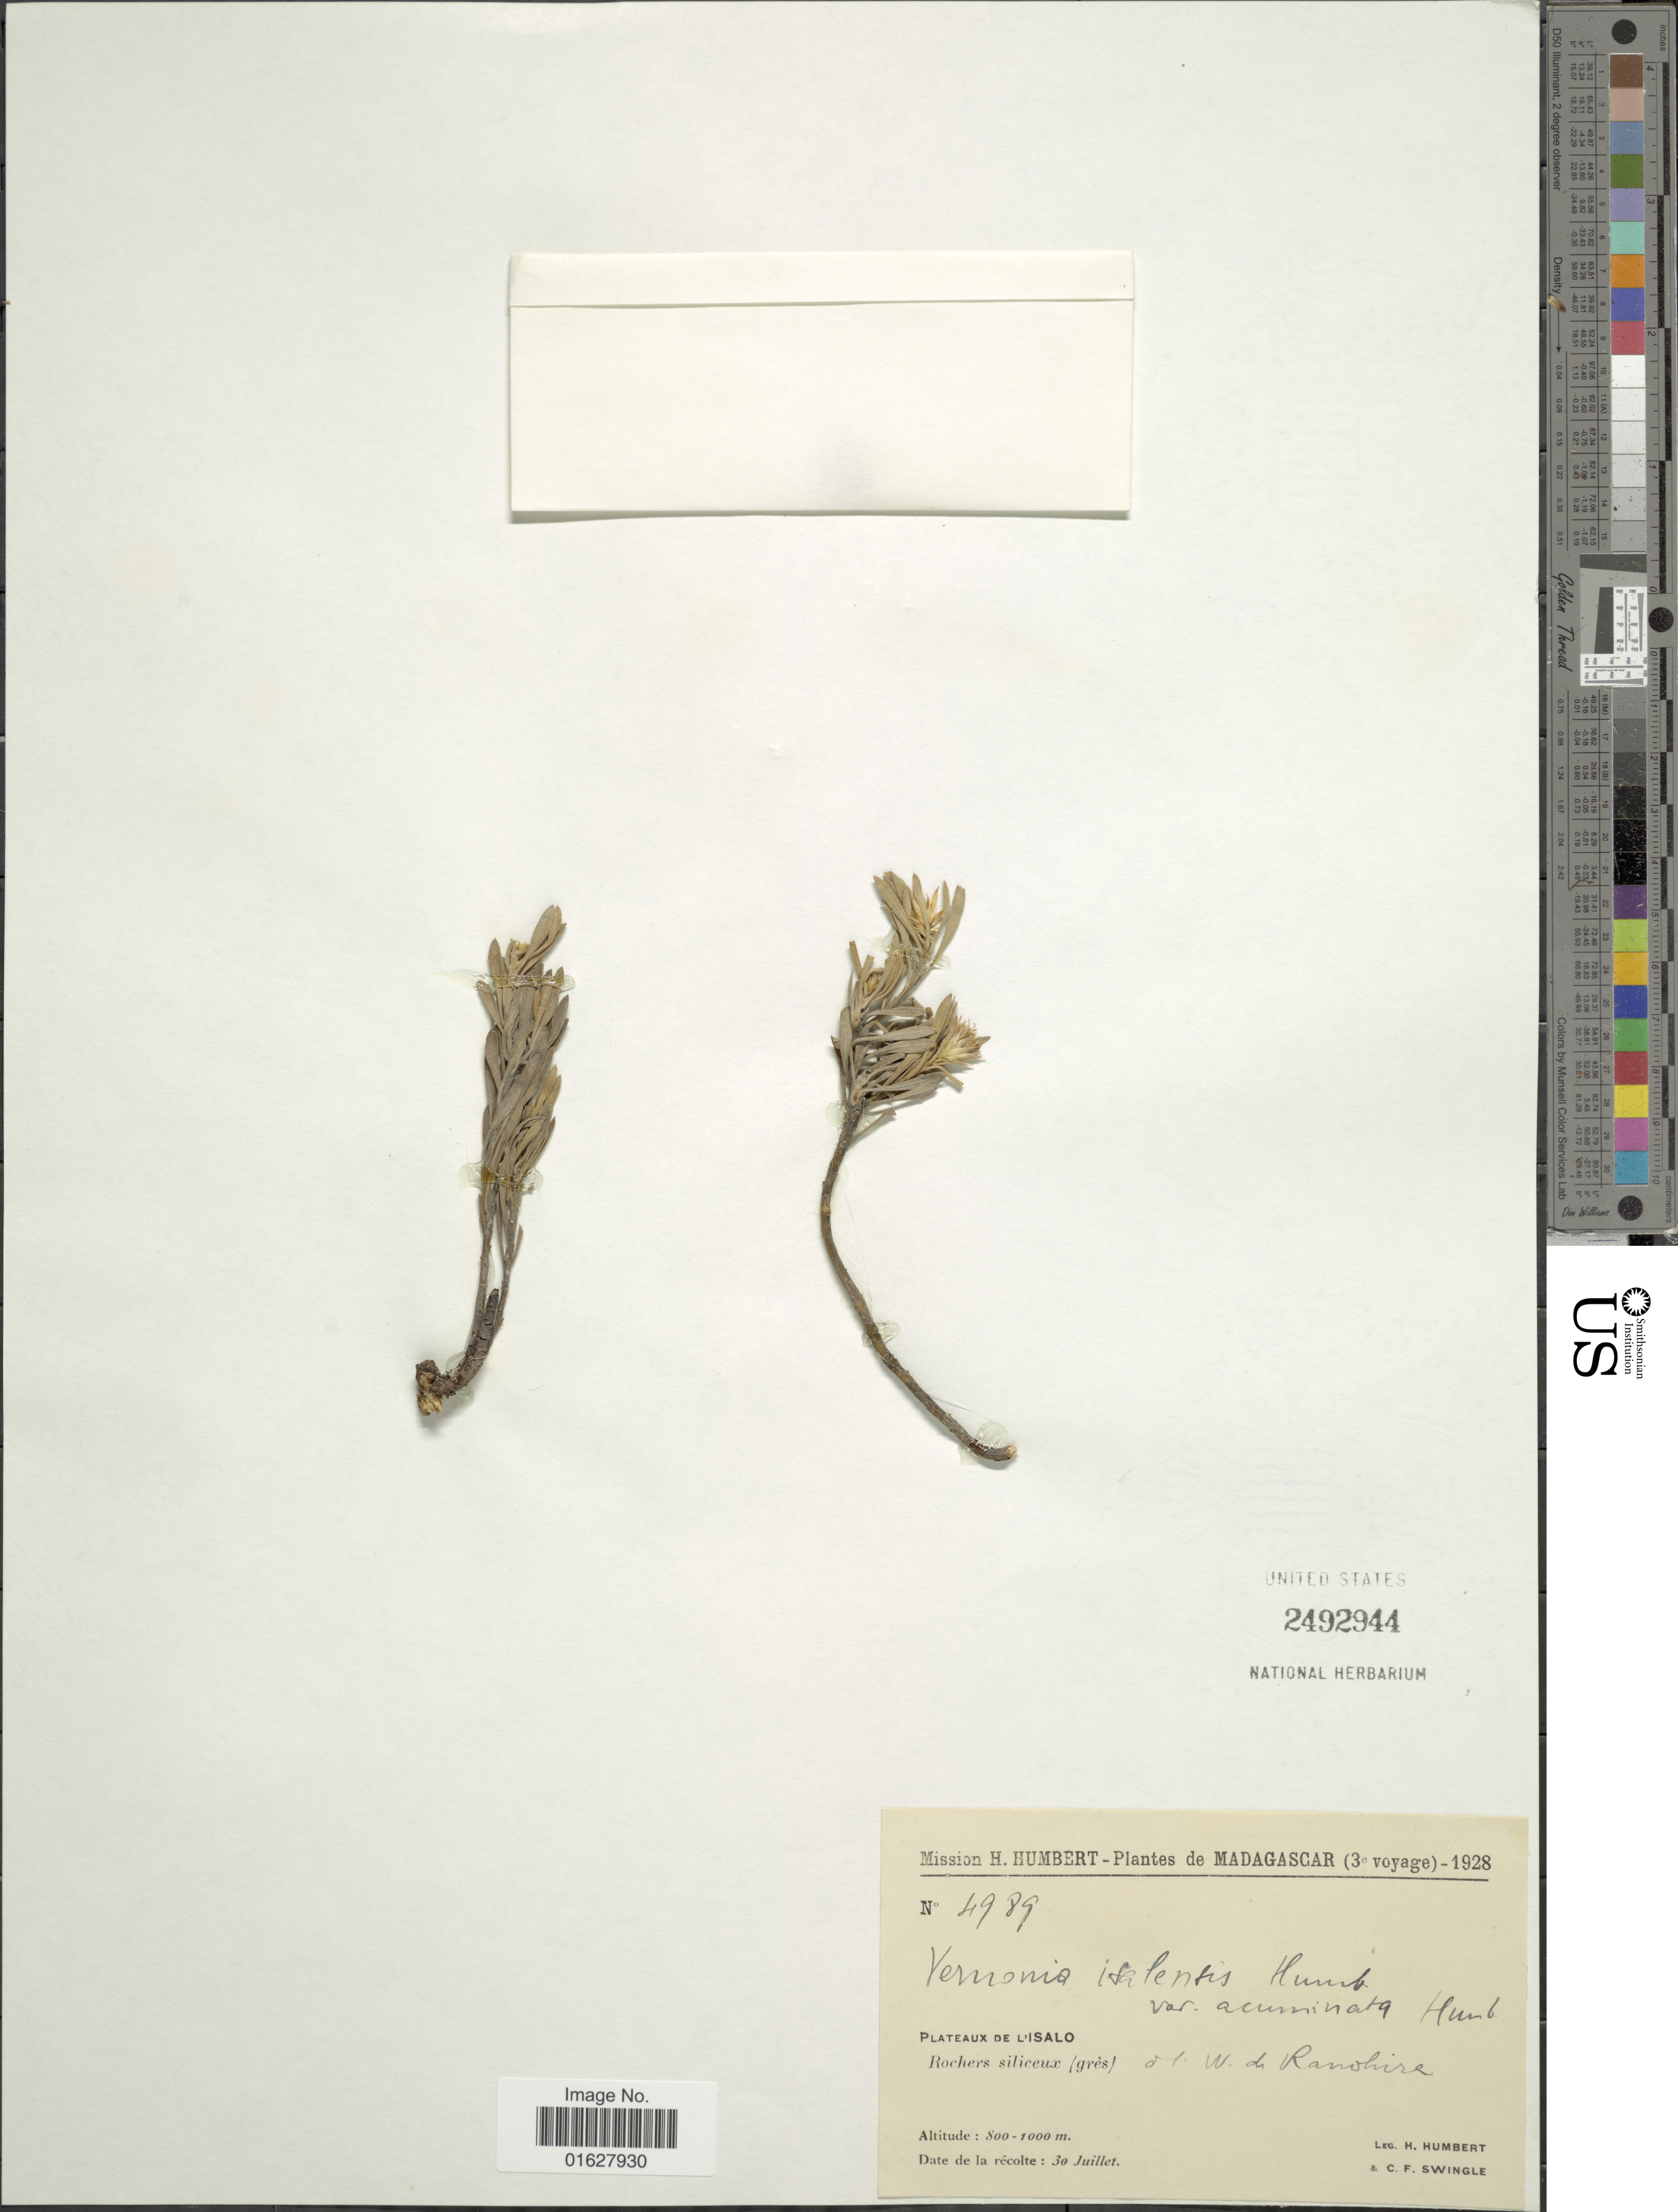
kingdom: Plantae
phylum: Tracheophyta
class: Magnoliopsida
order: Asterales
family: Asteraceae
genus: Vernonia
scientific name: Vernonia isalensis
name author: Humbert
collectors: H. Humbert & C. Swingle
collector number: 4989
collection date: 1928-07-30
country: Madagascar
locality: Madagascar. Plateaux de l'Isalo. Rochers siliceux (gres) W. de Ranohira.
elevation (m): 800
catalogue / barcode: US 2492944